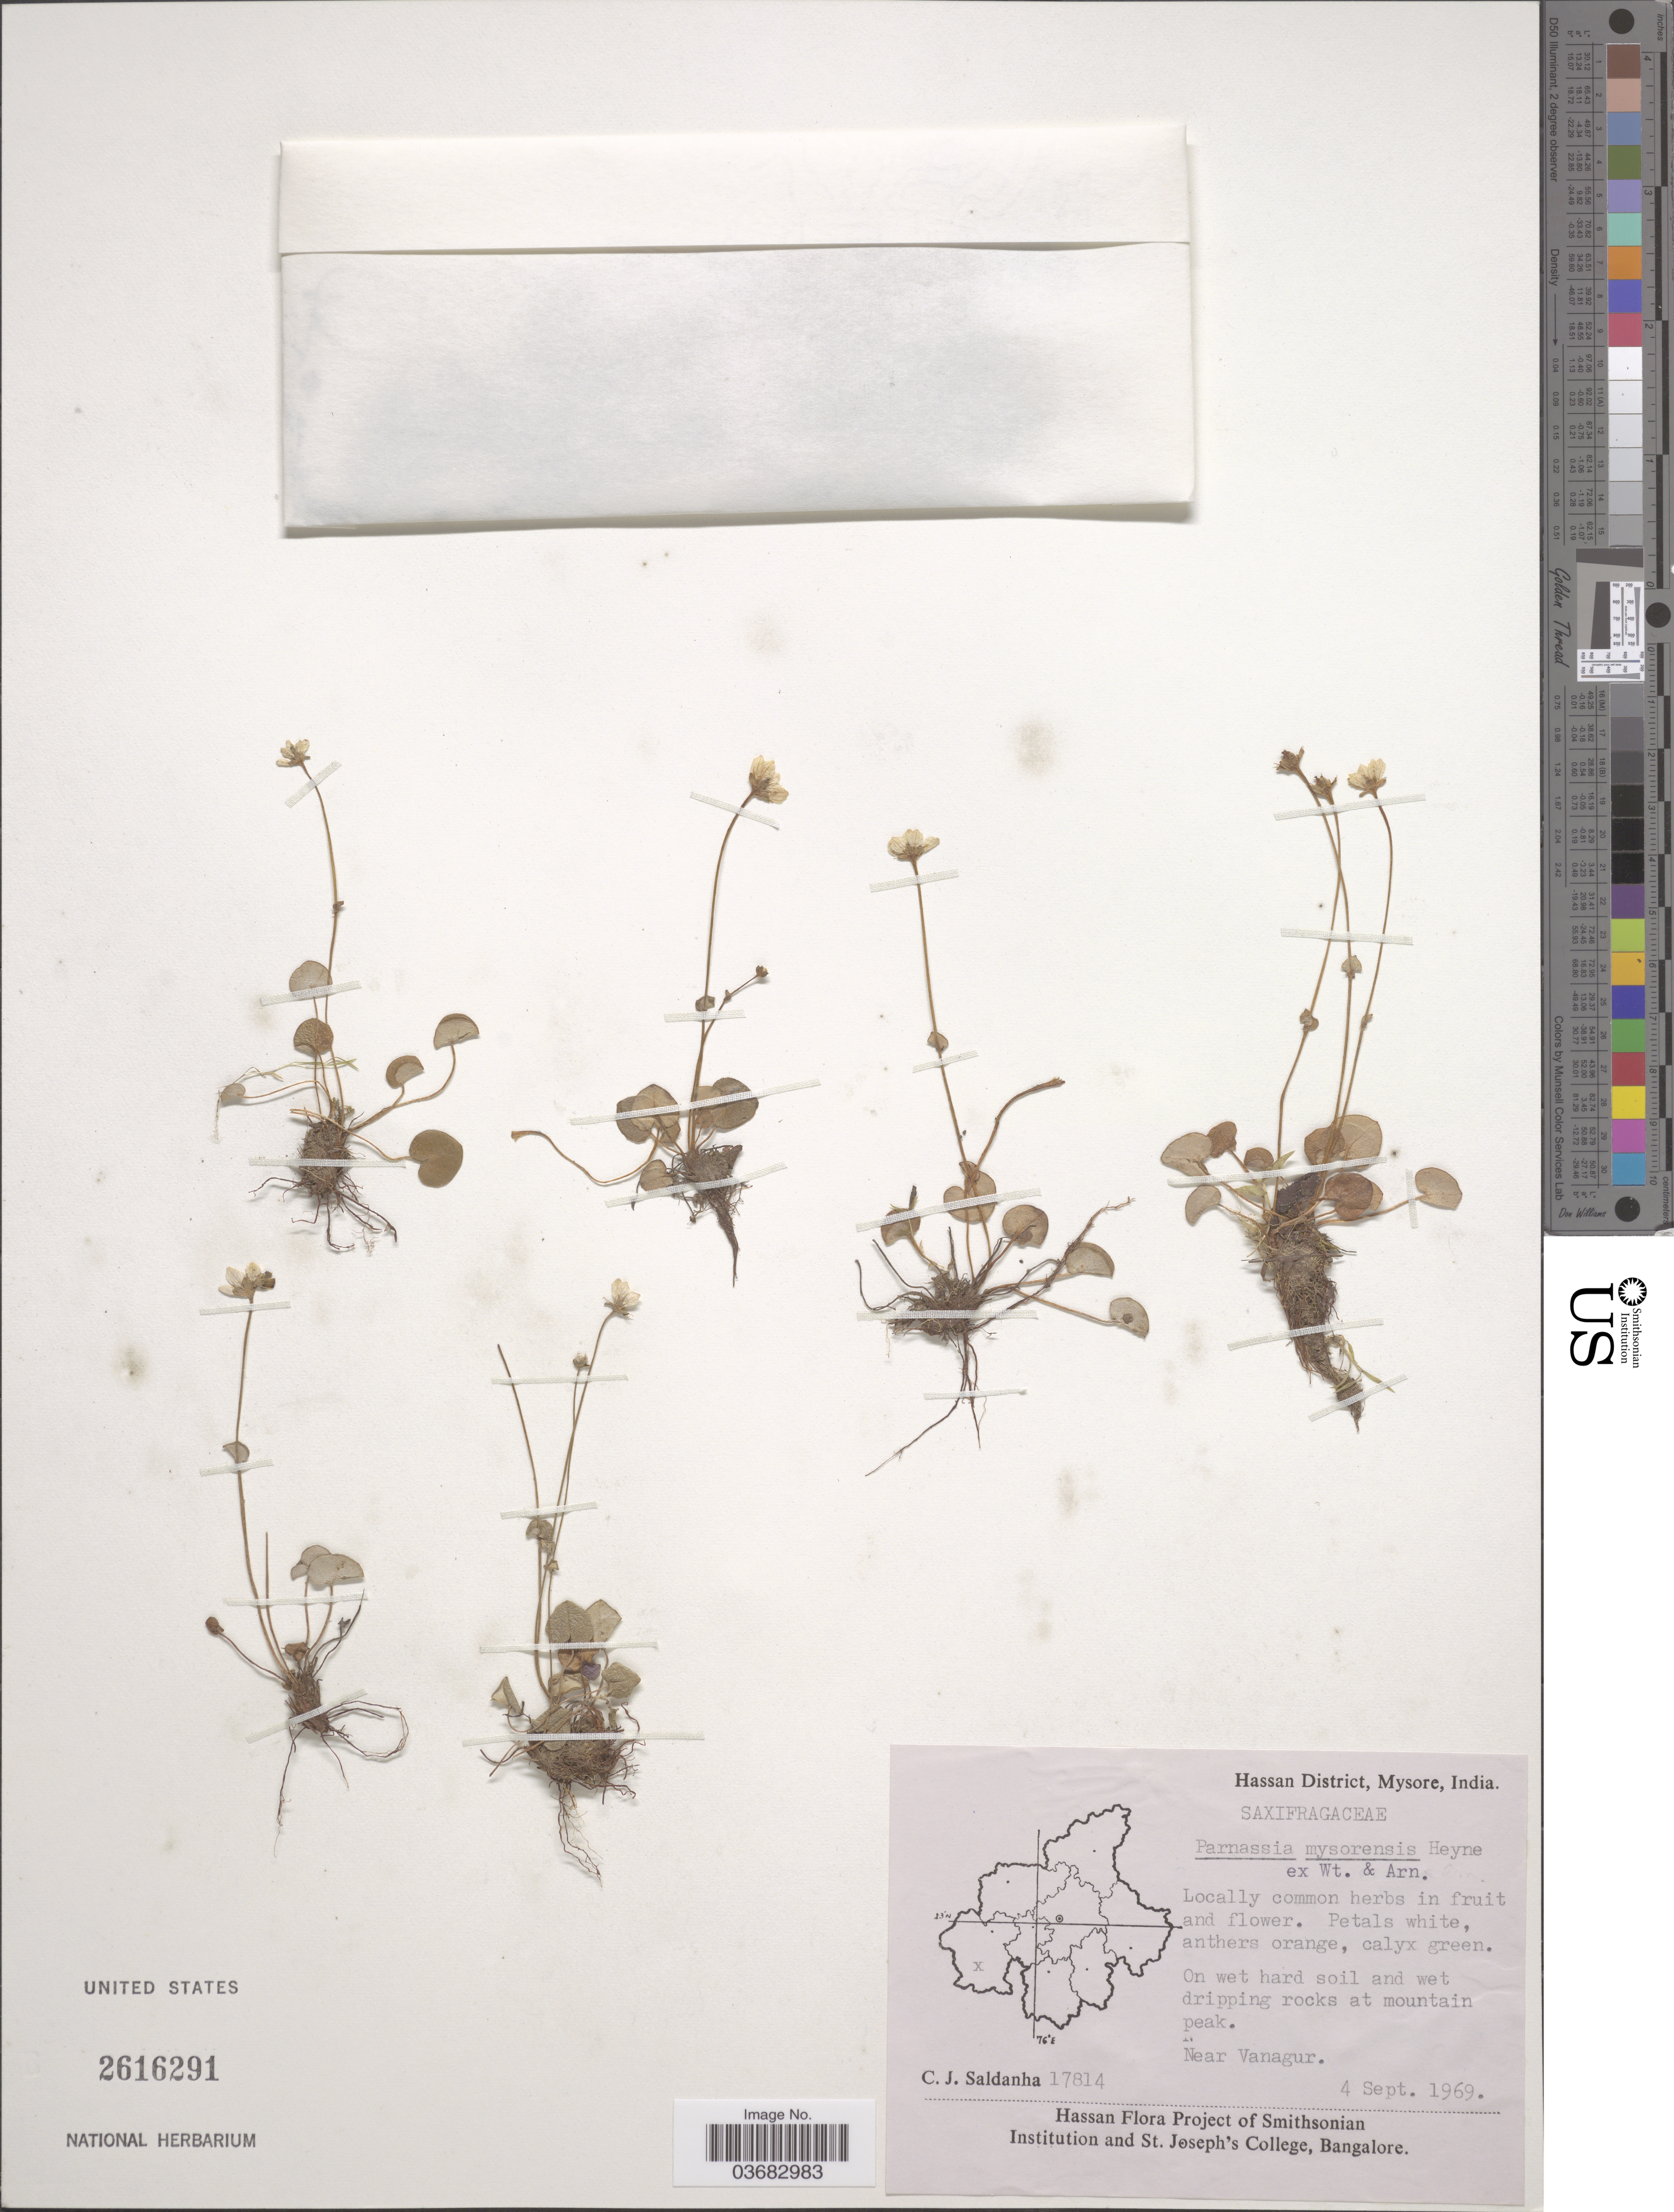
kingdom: Plantae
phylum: Tracheophyta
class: Magnoliopsida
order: Celastrales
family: Parnassiaceae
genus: Parnassia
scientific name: Parnassia mysorensis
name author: F. Heyne ex Wight & Arn.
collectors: C. J. Saldanha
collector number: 17814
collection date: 1969-09-04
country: India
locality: Hassan District, Mysore. Near Vanagur.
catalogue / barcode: US 2616291